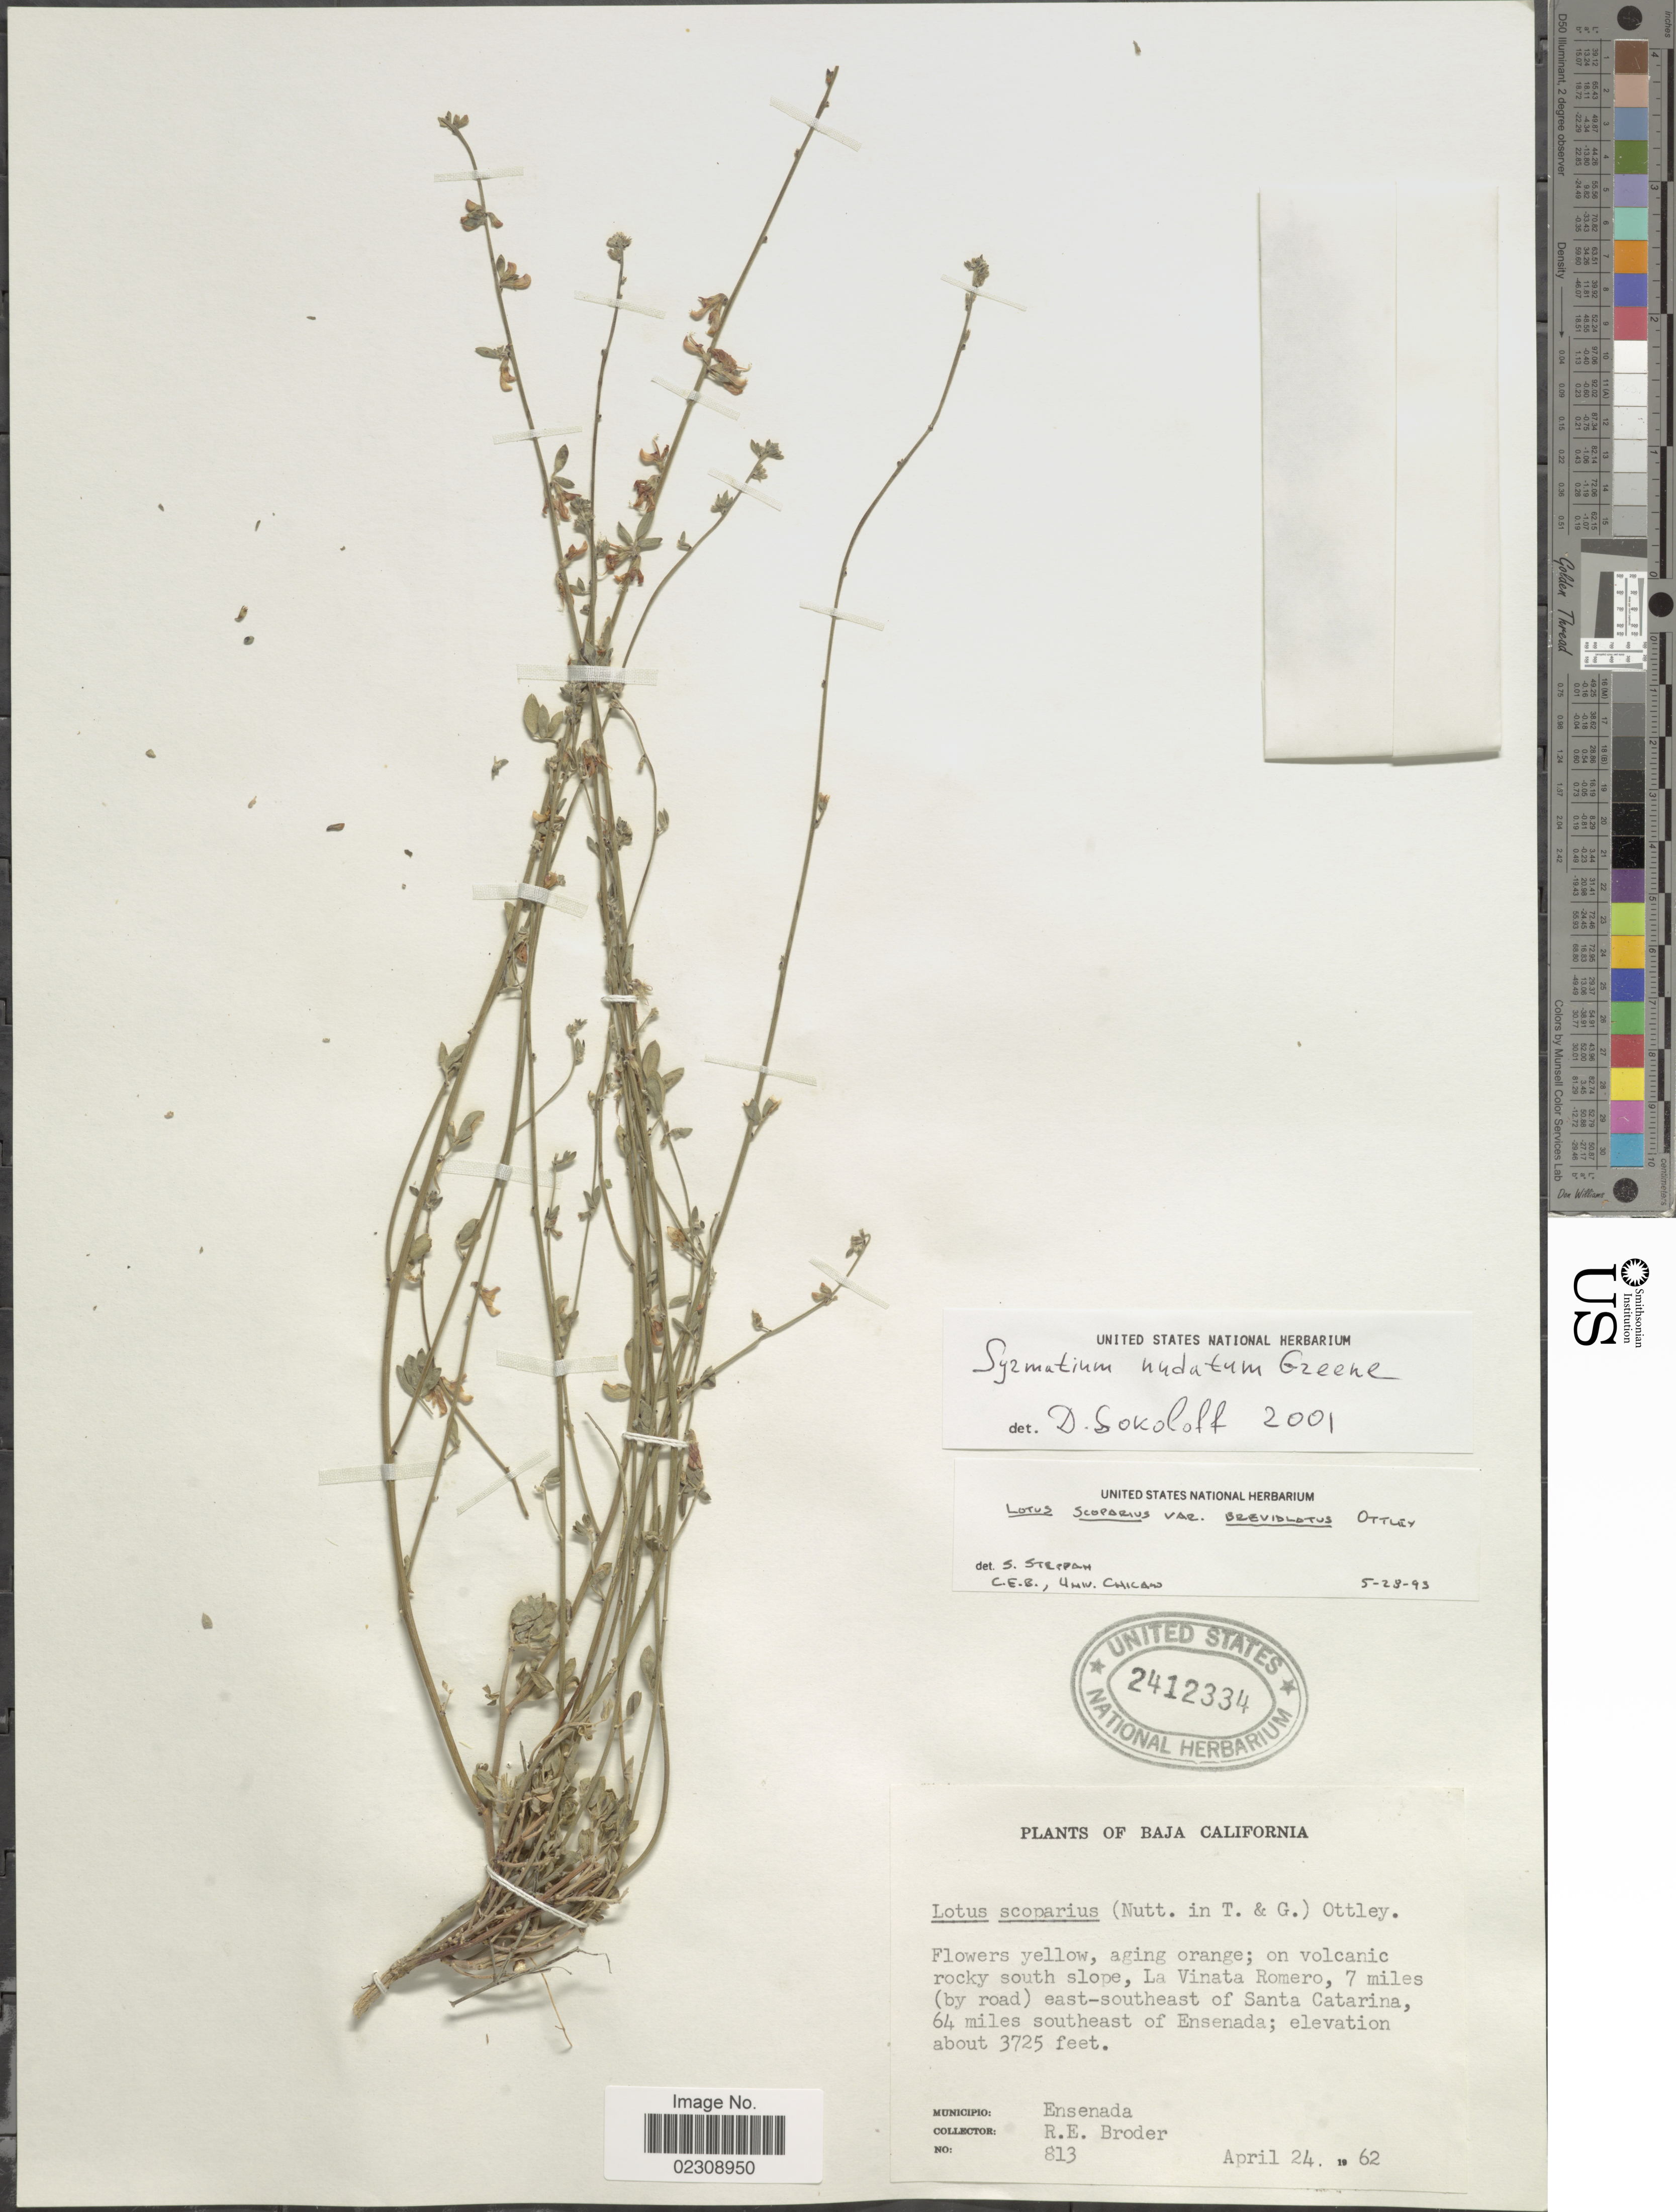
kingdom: Plantae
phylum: Tracheophyta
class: Magnoliopsida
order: Fabales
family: Fabaceae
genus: Syrmatium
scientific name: Syrmatium nudatum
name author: Greene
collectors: R. Broder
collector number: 813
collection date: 1962-04-24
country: Mexico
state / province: Baja California Norte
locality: La Vinata Romero, 7 miles (by road) east-southeast of Santa Catarina, 64 miles southeast of Ensenada. Municipio: Ensenada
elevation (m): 1135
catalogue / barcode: US 2412334